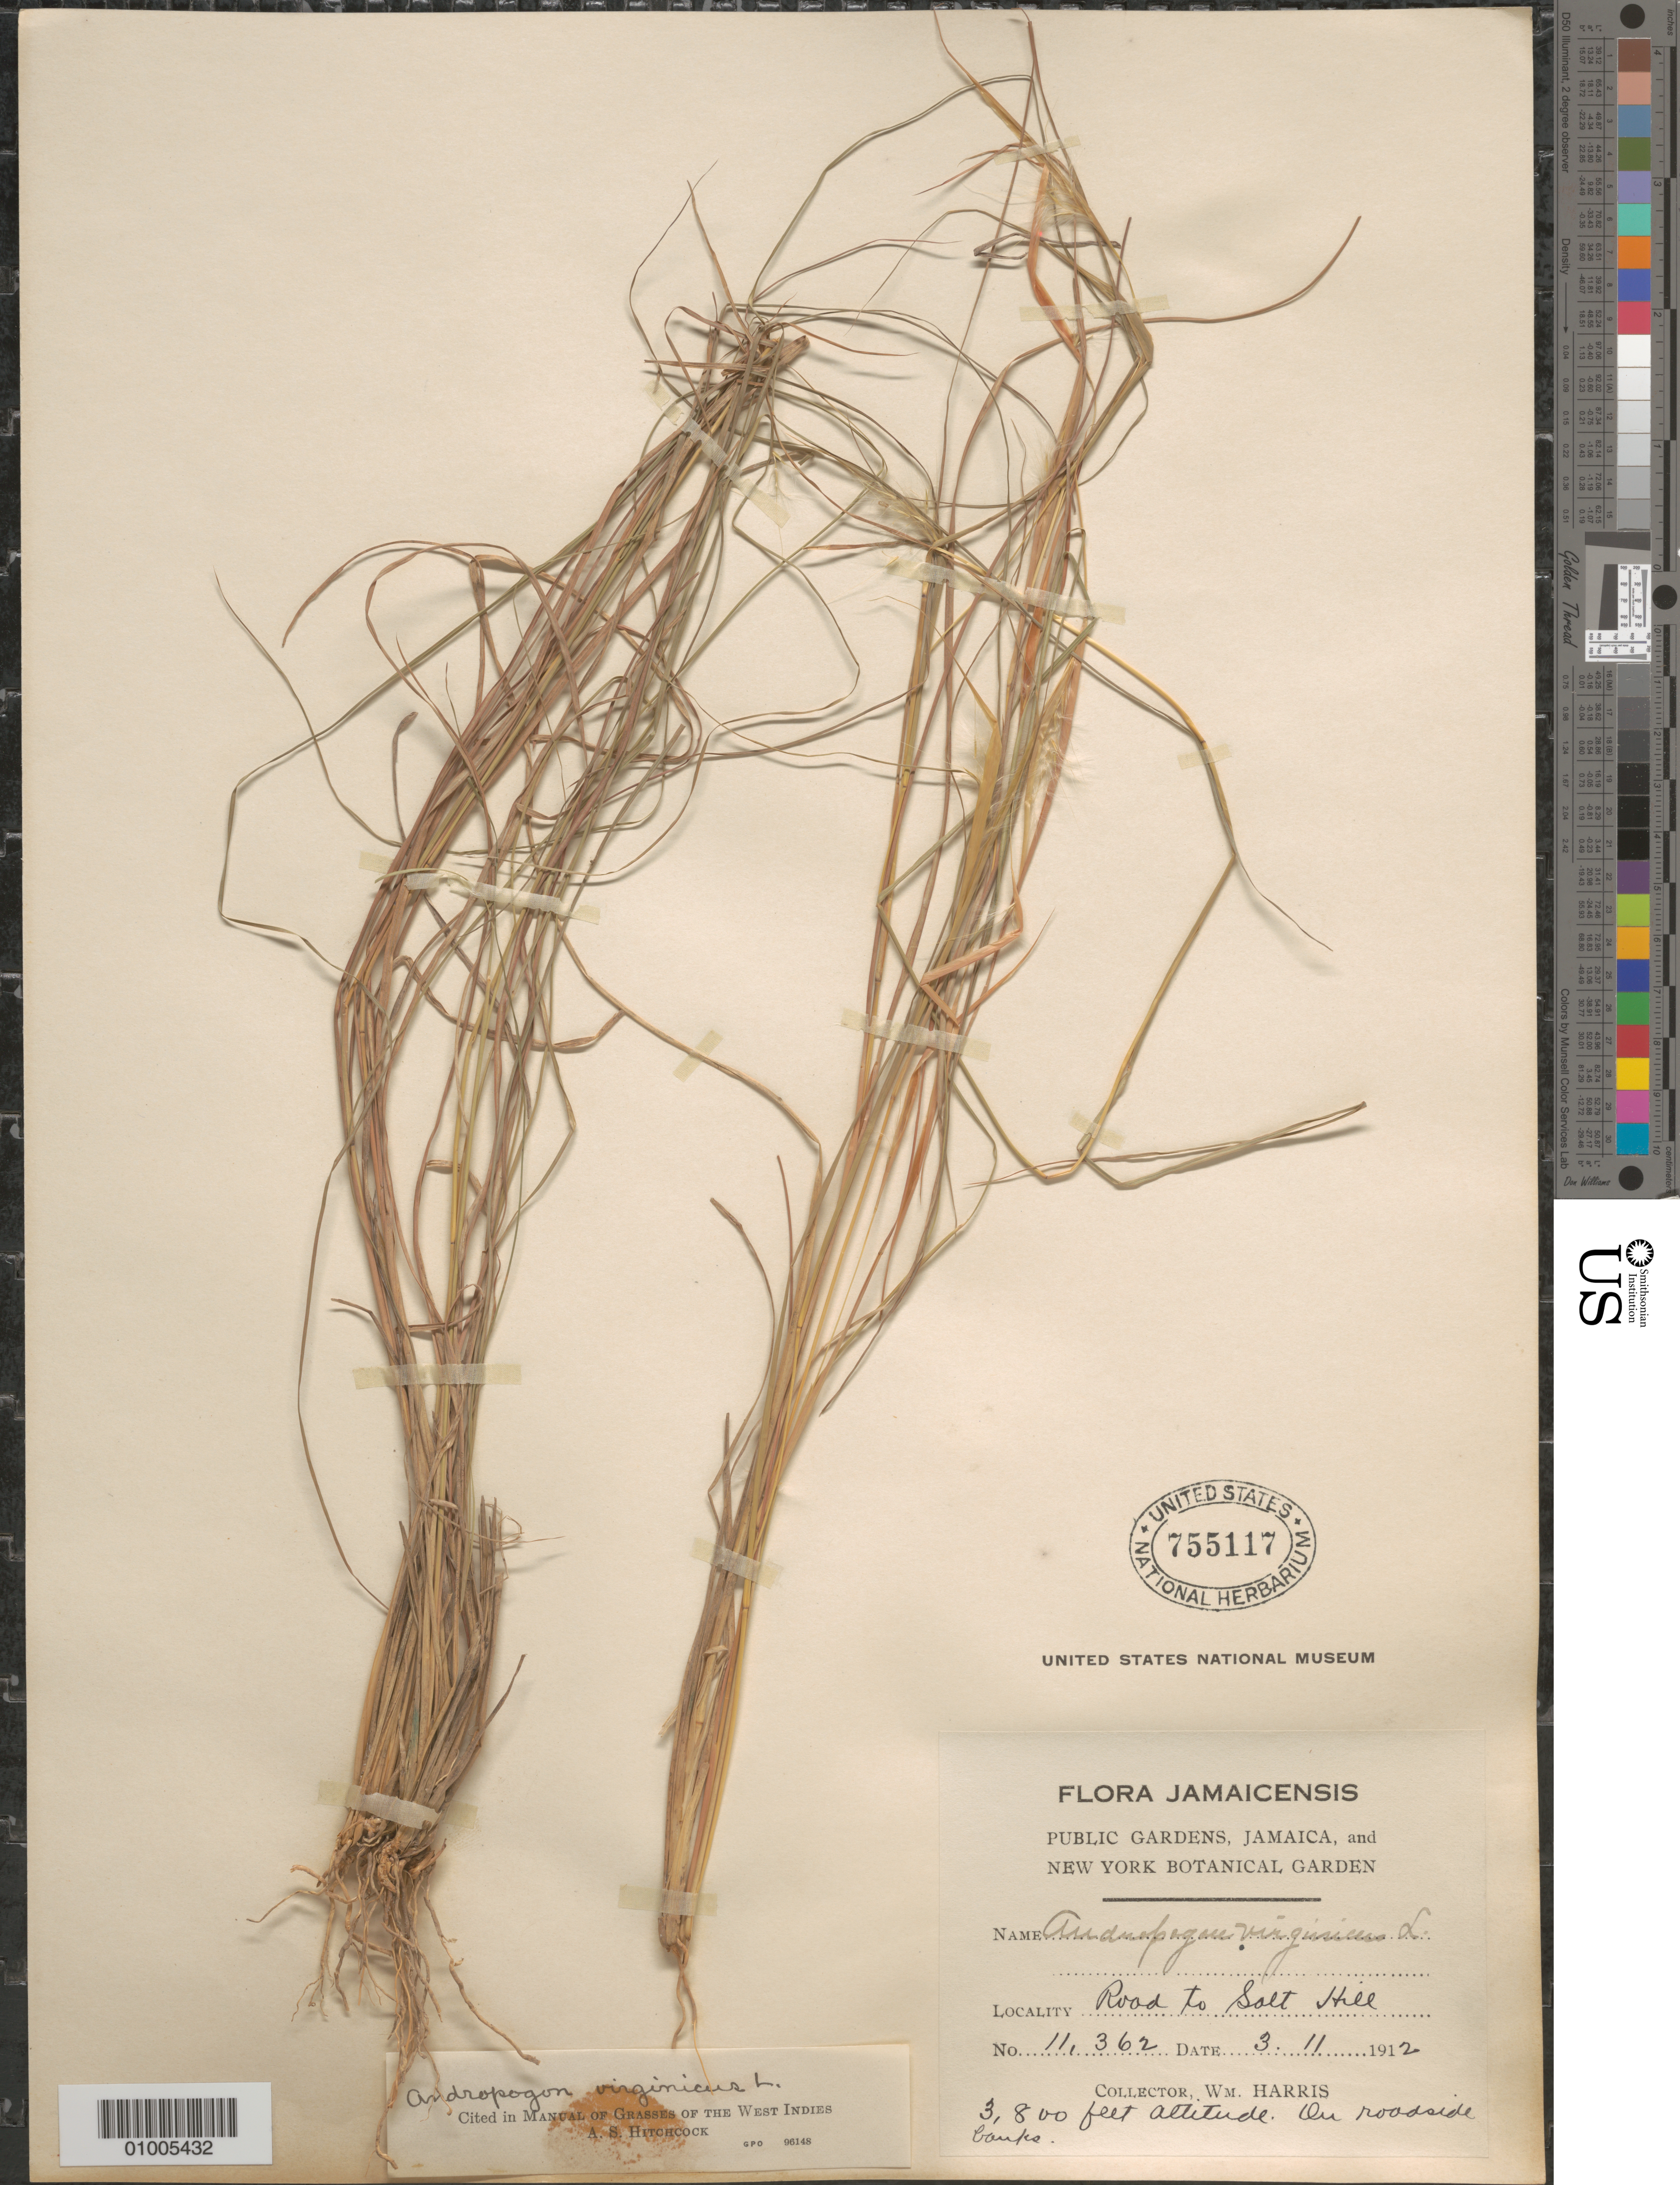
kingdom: Plantae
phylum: Tracheophyta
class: Liliopsida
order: Poales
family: Poaceae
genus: Andropogon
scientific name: Andropogon virginicus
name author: L.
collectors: W. H. Harris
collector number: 11362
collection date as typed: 03 Nov 1912 or 11 Mar 1912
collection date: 1912-03-11 or 1912-11-03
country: Jamaica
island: Jamaica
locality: Road to Salt Hill. On roadside banks.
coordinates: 0 N, 0 E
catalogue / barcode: US 755117